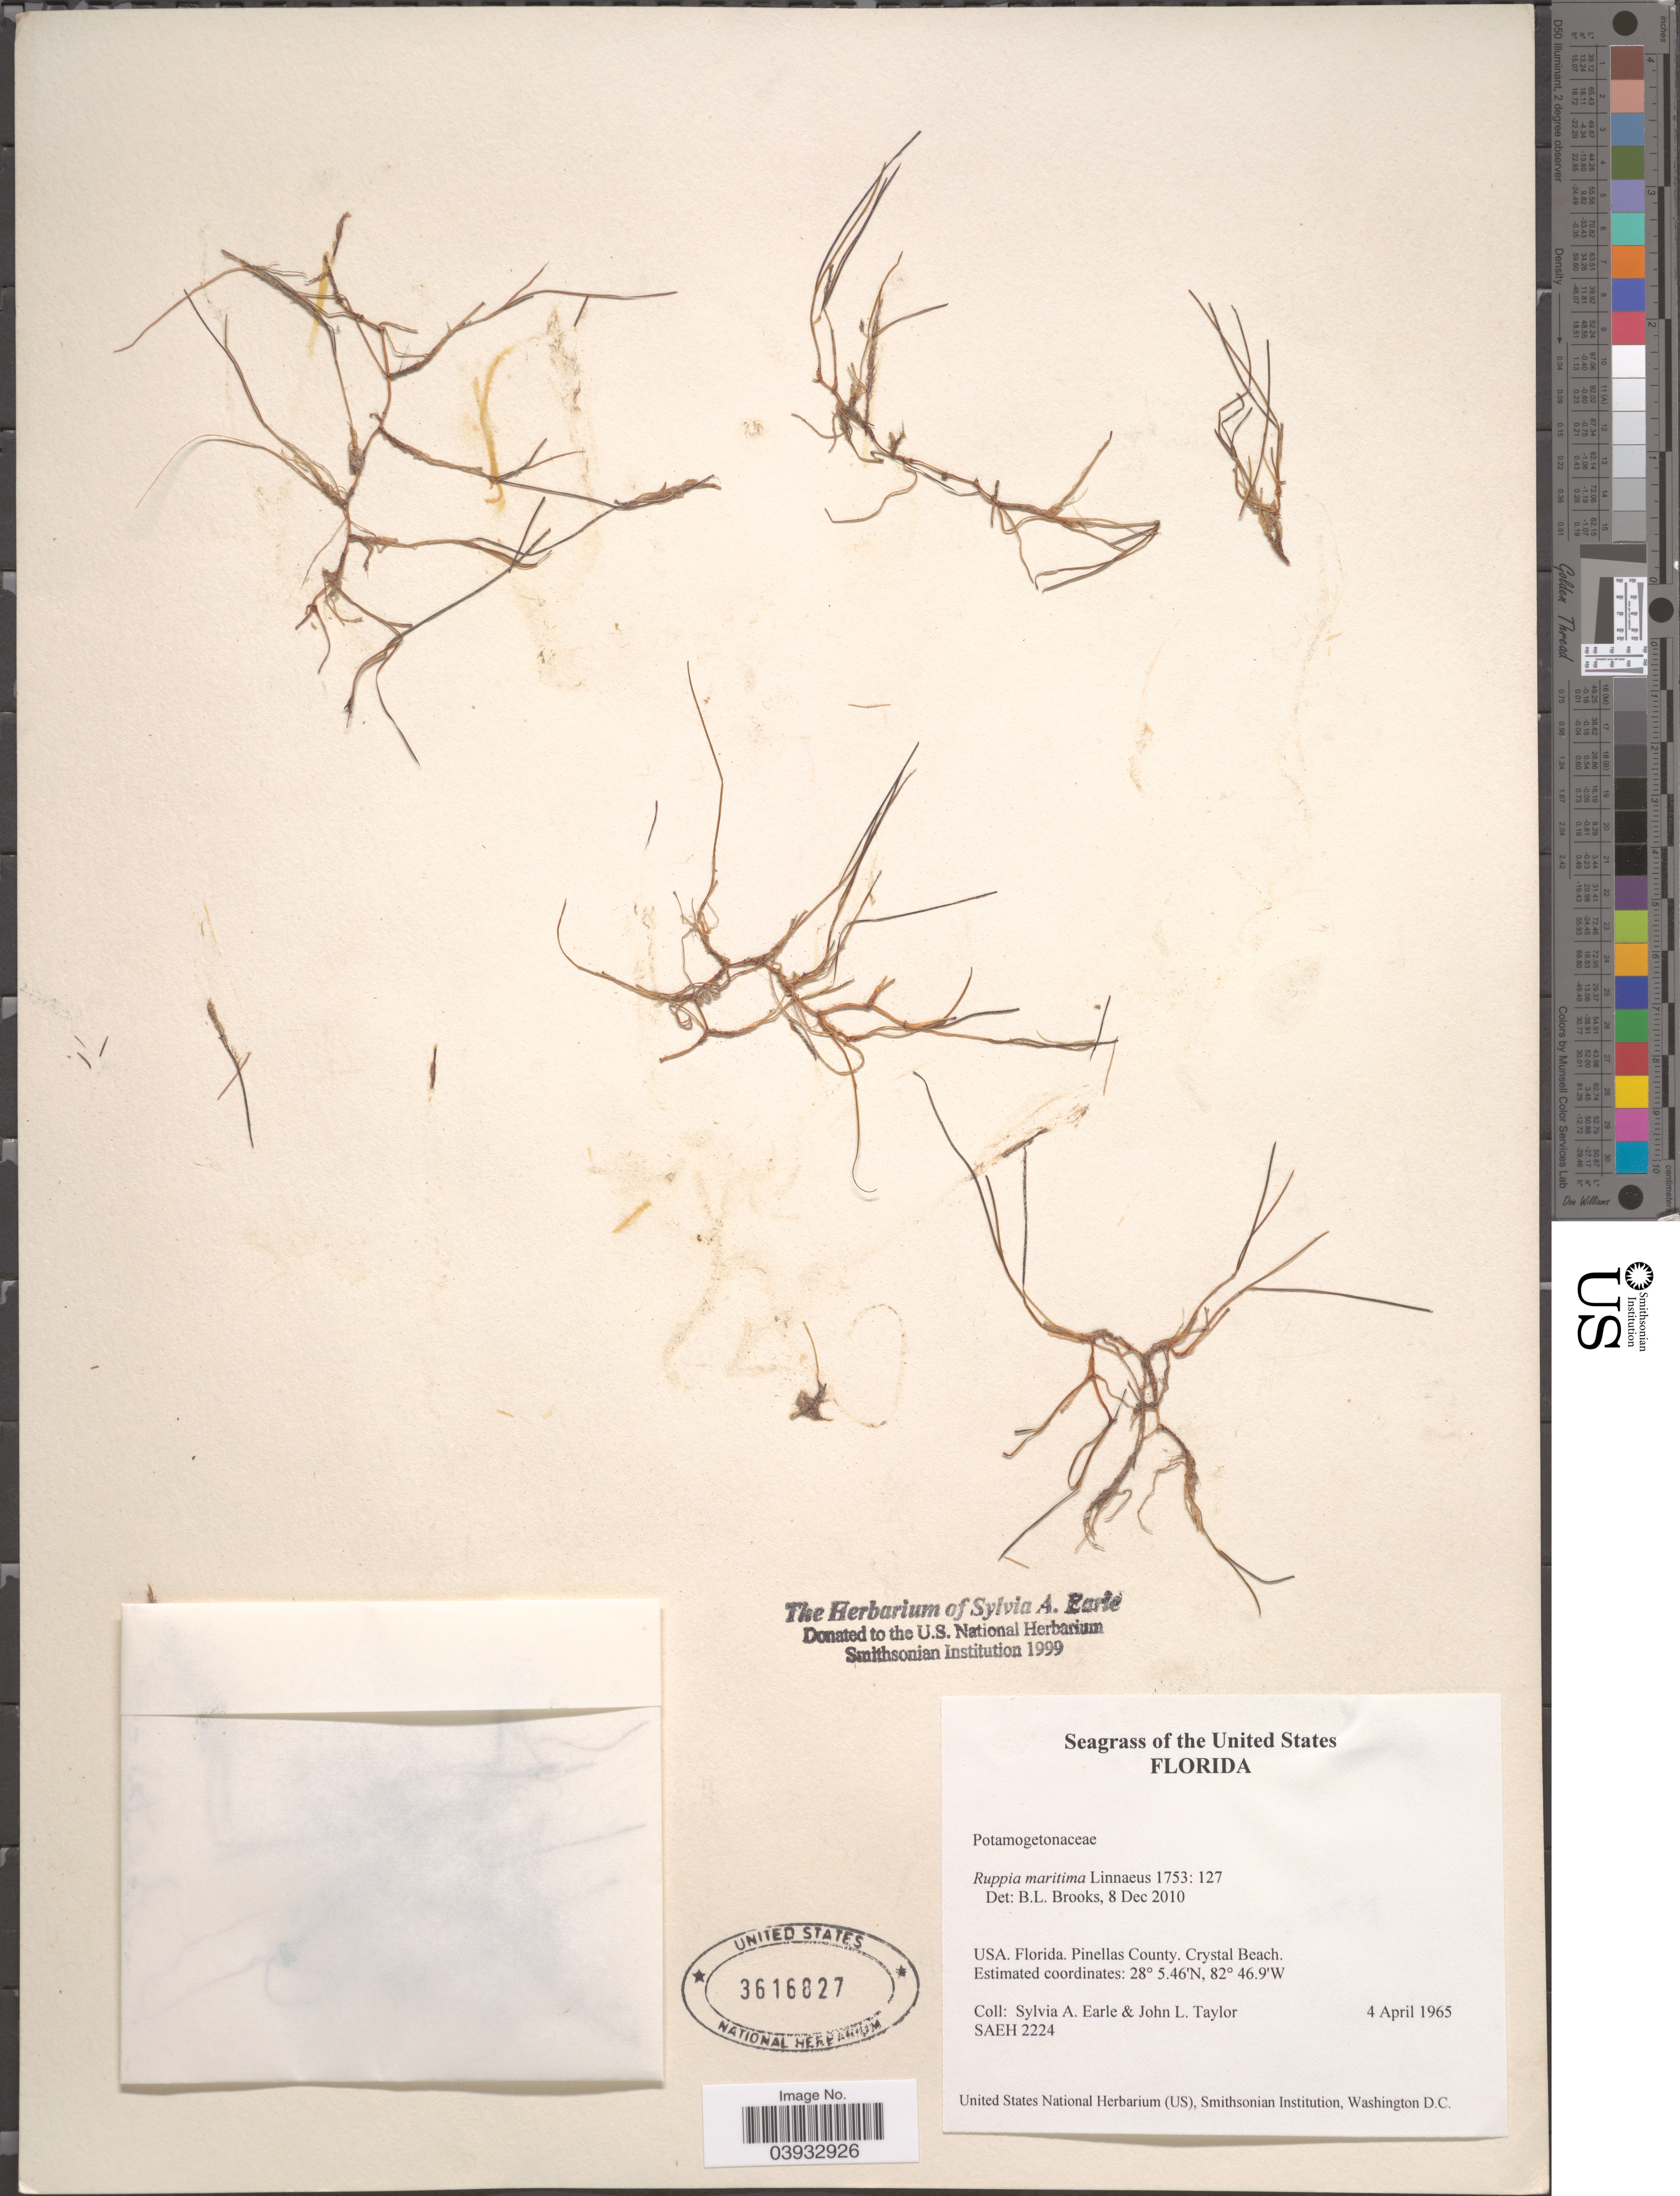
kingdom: Plantae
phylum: Tracheophyta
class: Liliopsida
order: Alismatales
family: Ruppiaceae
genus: Ruppia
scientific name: Ruppia maritima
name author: L.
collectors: S. A. Earle & J. L. Taylor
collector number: SAEH 2224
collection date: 1965-04-04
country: United States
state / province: Florida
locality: Pinellas County. Crystal Beach.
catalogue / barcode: US 3616827